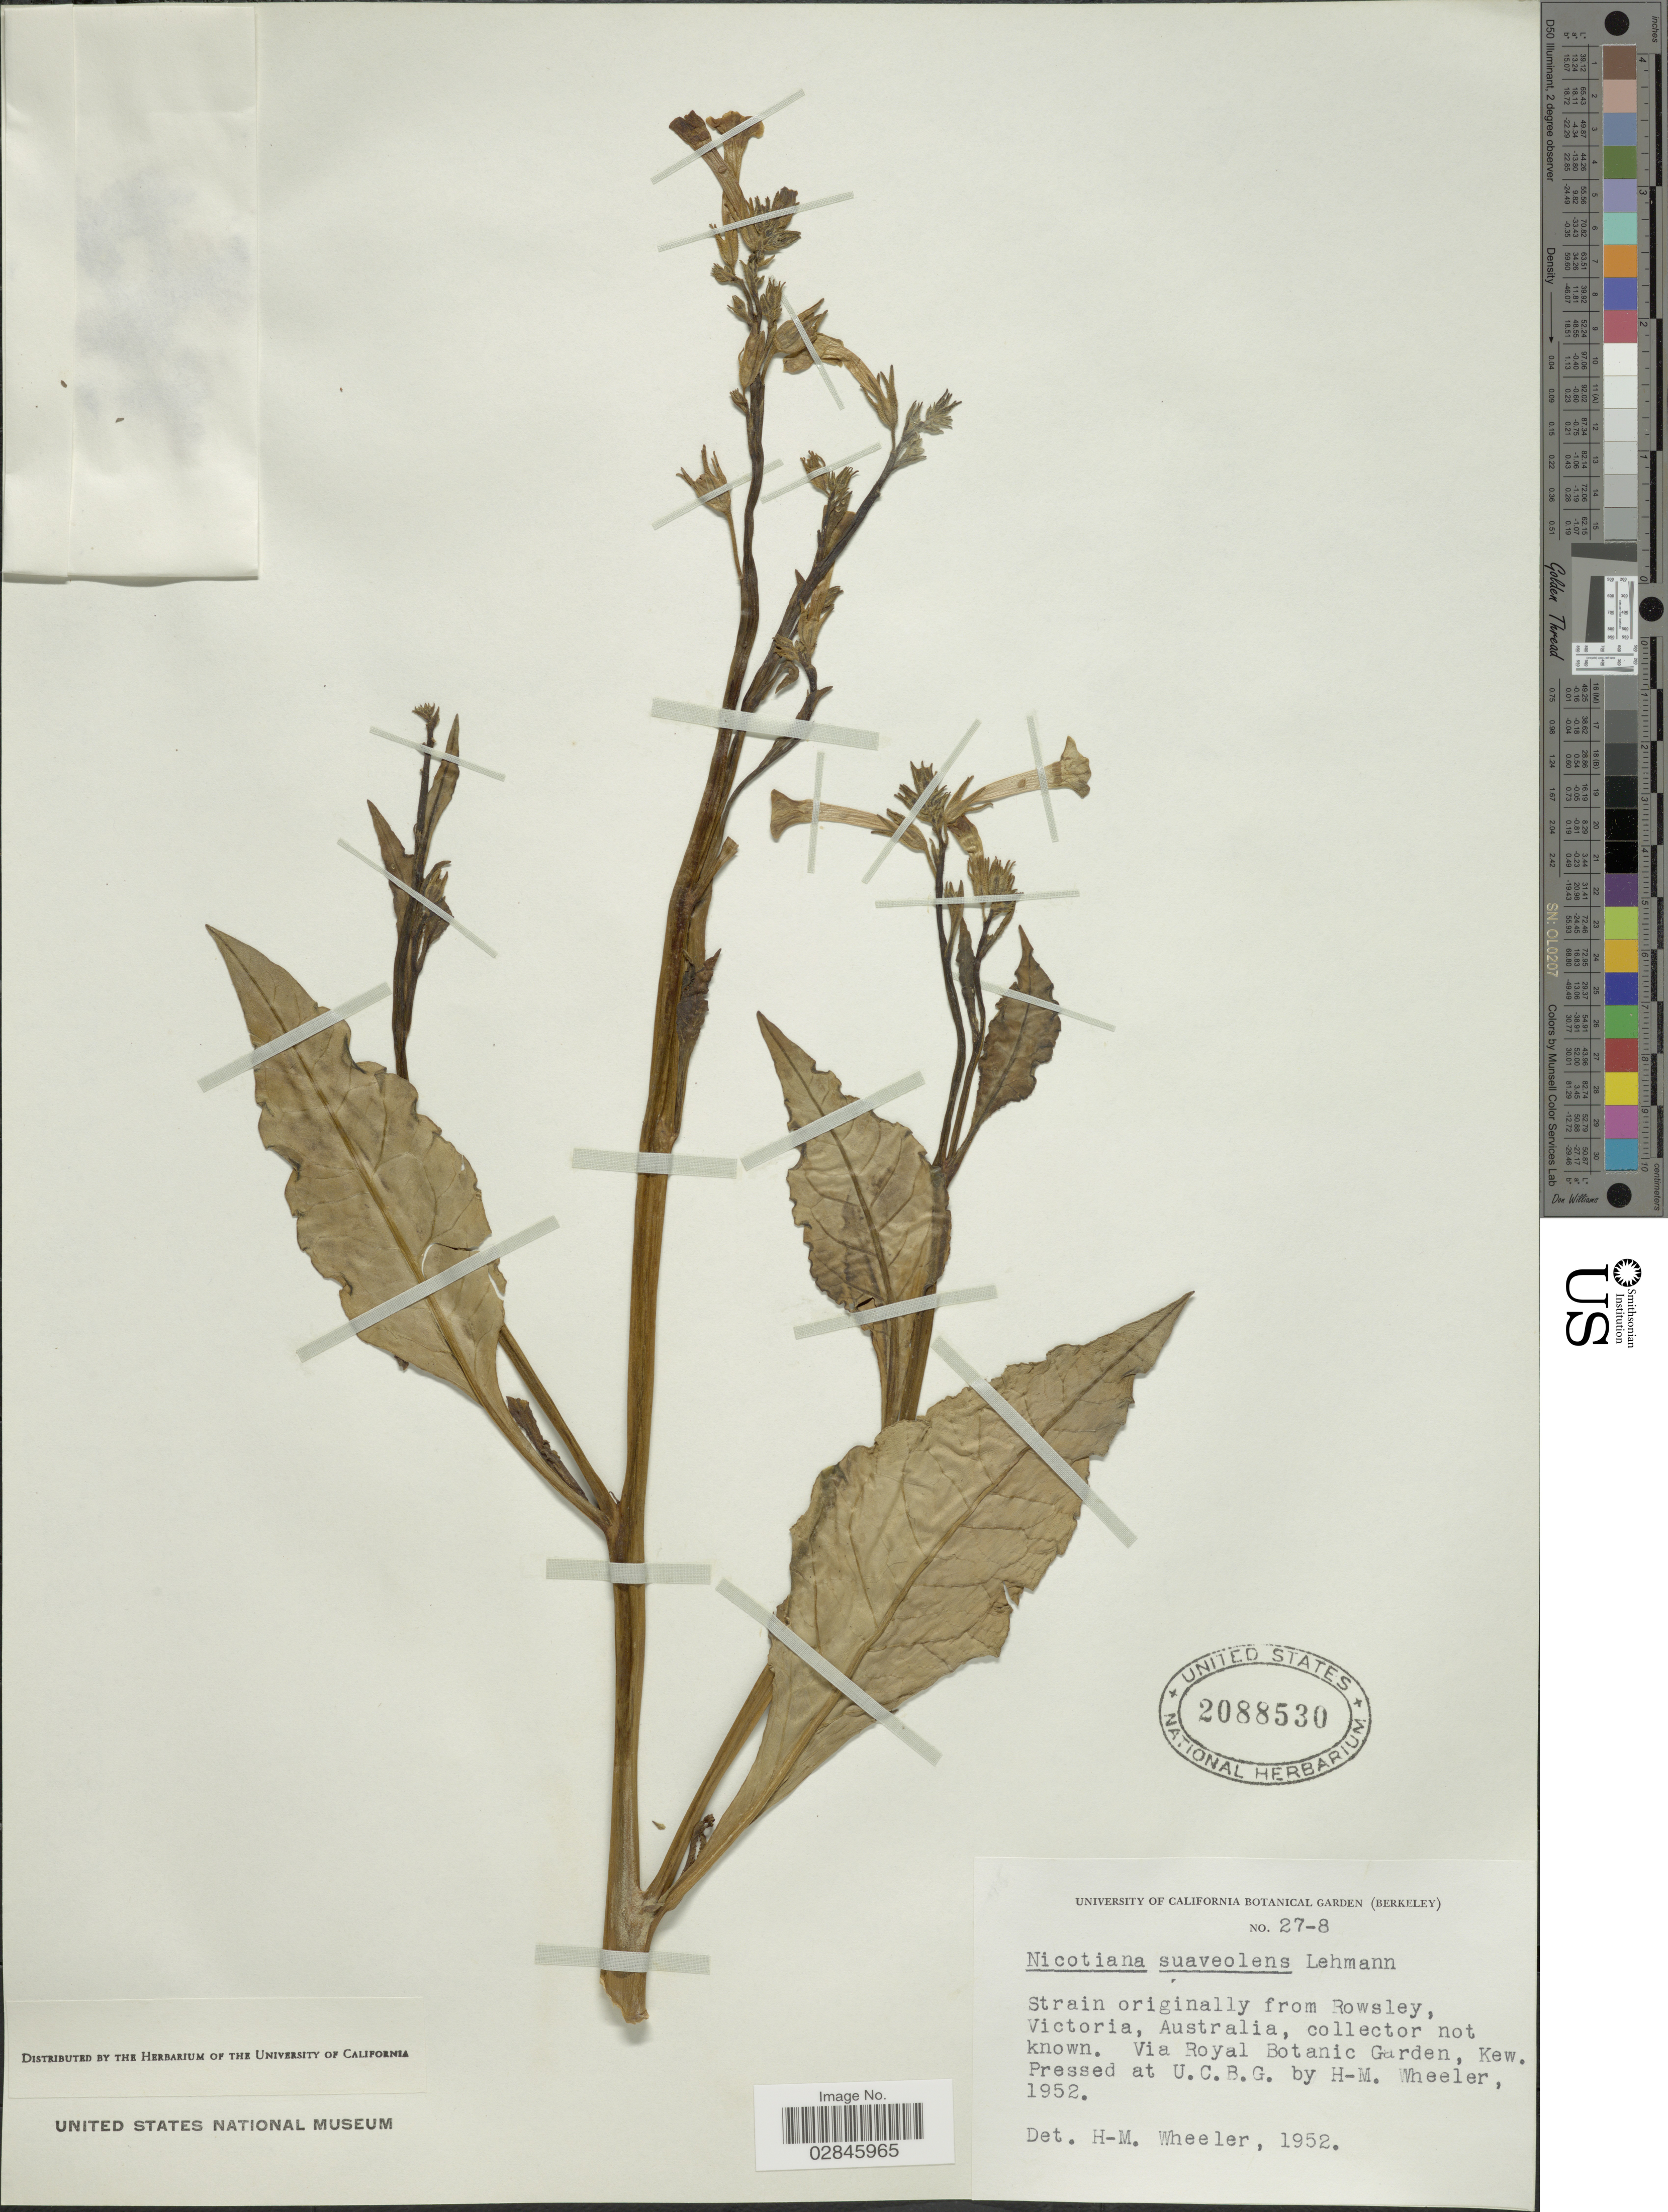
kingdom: Plantae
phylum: Tracheophyta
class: Magnoliopsida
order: Solanales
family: Solanaceae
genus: Nicotiana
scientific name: Nicotiana suaveolens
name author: Lehm.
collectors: E. Ware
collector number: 27-8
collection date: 1952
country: United States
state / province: California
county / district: Alameda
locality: University of California Botanical Garden (Berkeley).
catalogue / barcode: US 2088530